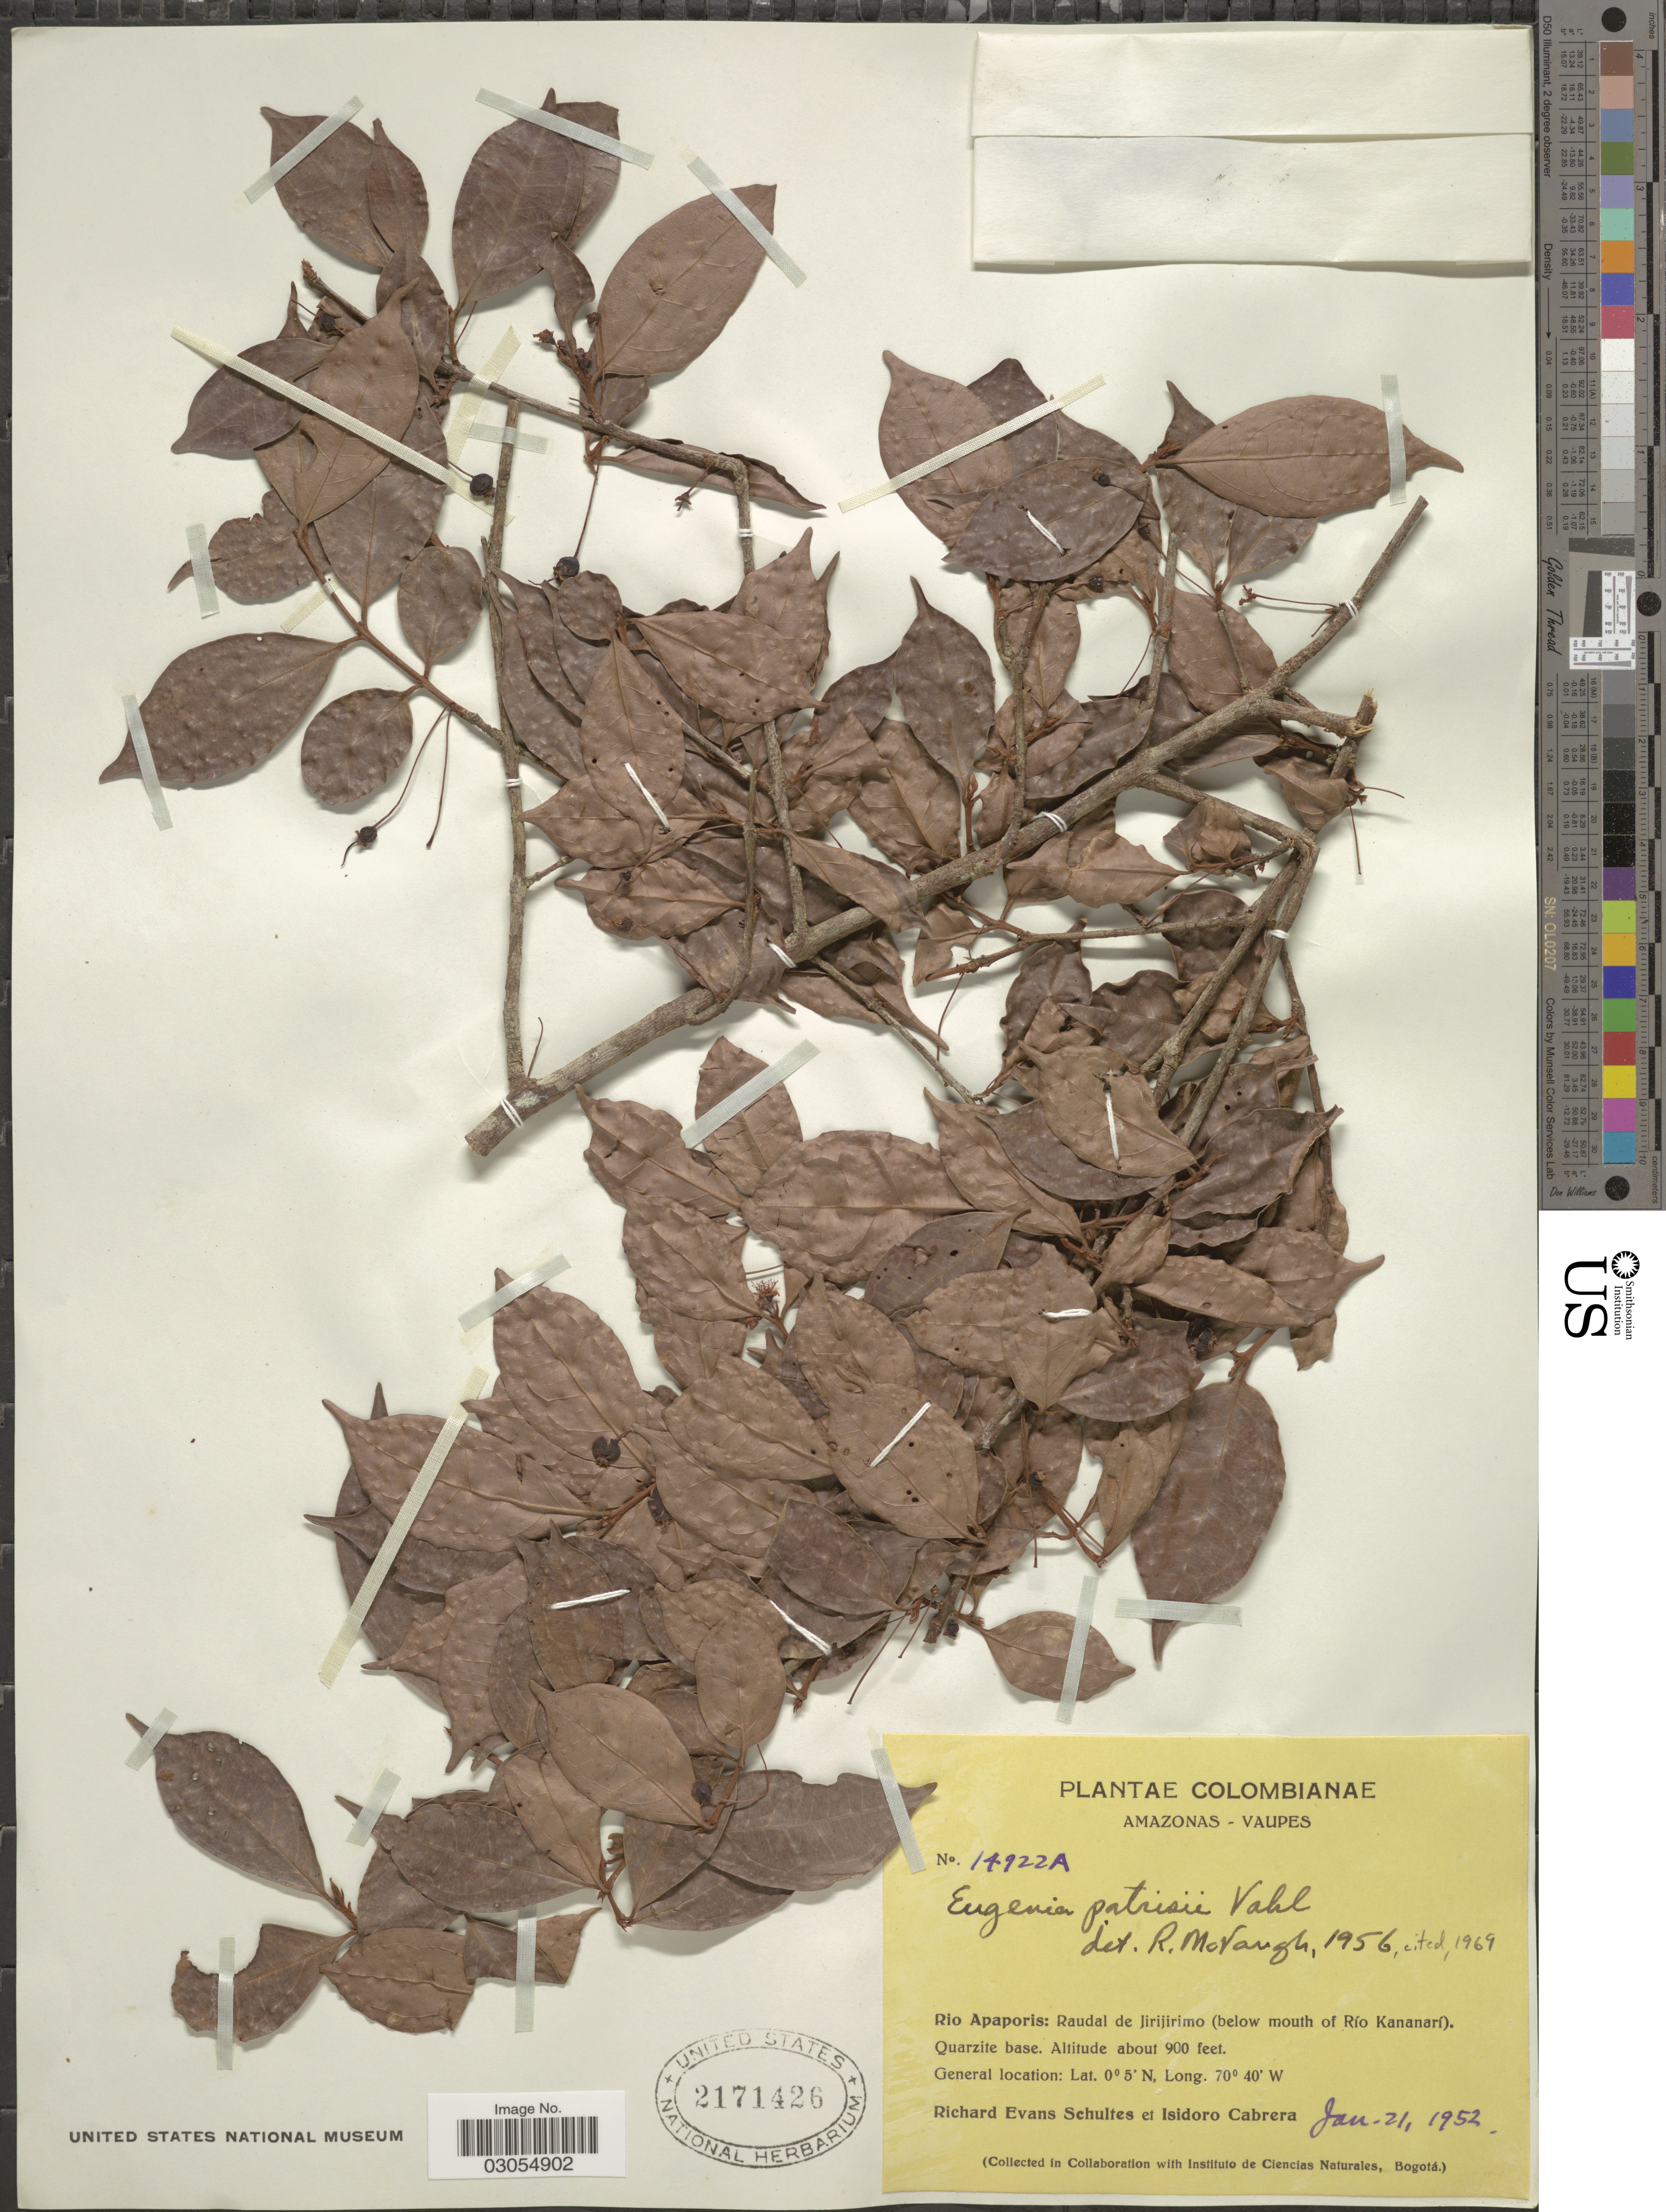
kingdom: Plantae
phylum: Tracheophyta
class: Magnoliopsida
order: Myrtales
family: Myrtaceae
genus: Eugenia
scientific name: Eugenia patrisii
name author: Vahl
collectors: R. E. Schultes & I. Cabrera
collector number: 14922A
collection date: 1952-01-21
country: Colombia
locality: Amazonas - Vaupes. Rio Apaporis: Raudal de Jirijirimo (below mouth of Río Kananarí).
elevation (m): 274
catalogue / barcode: US 2171426